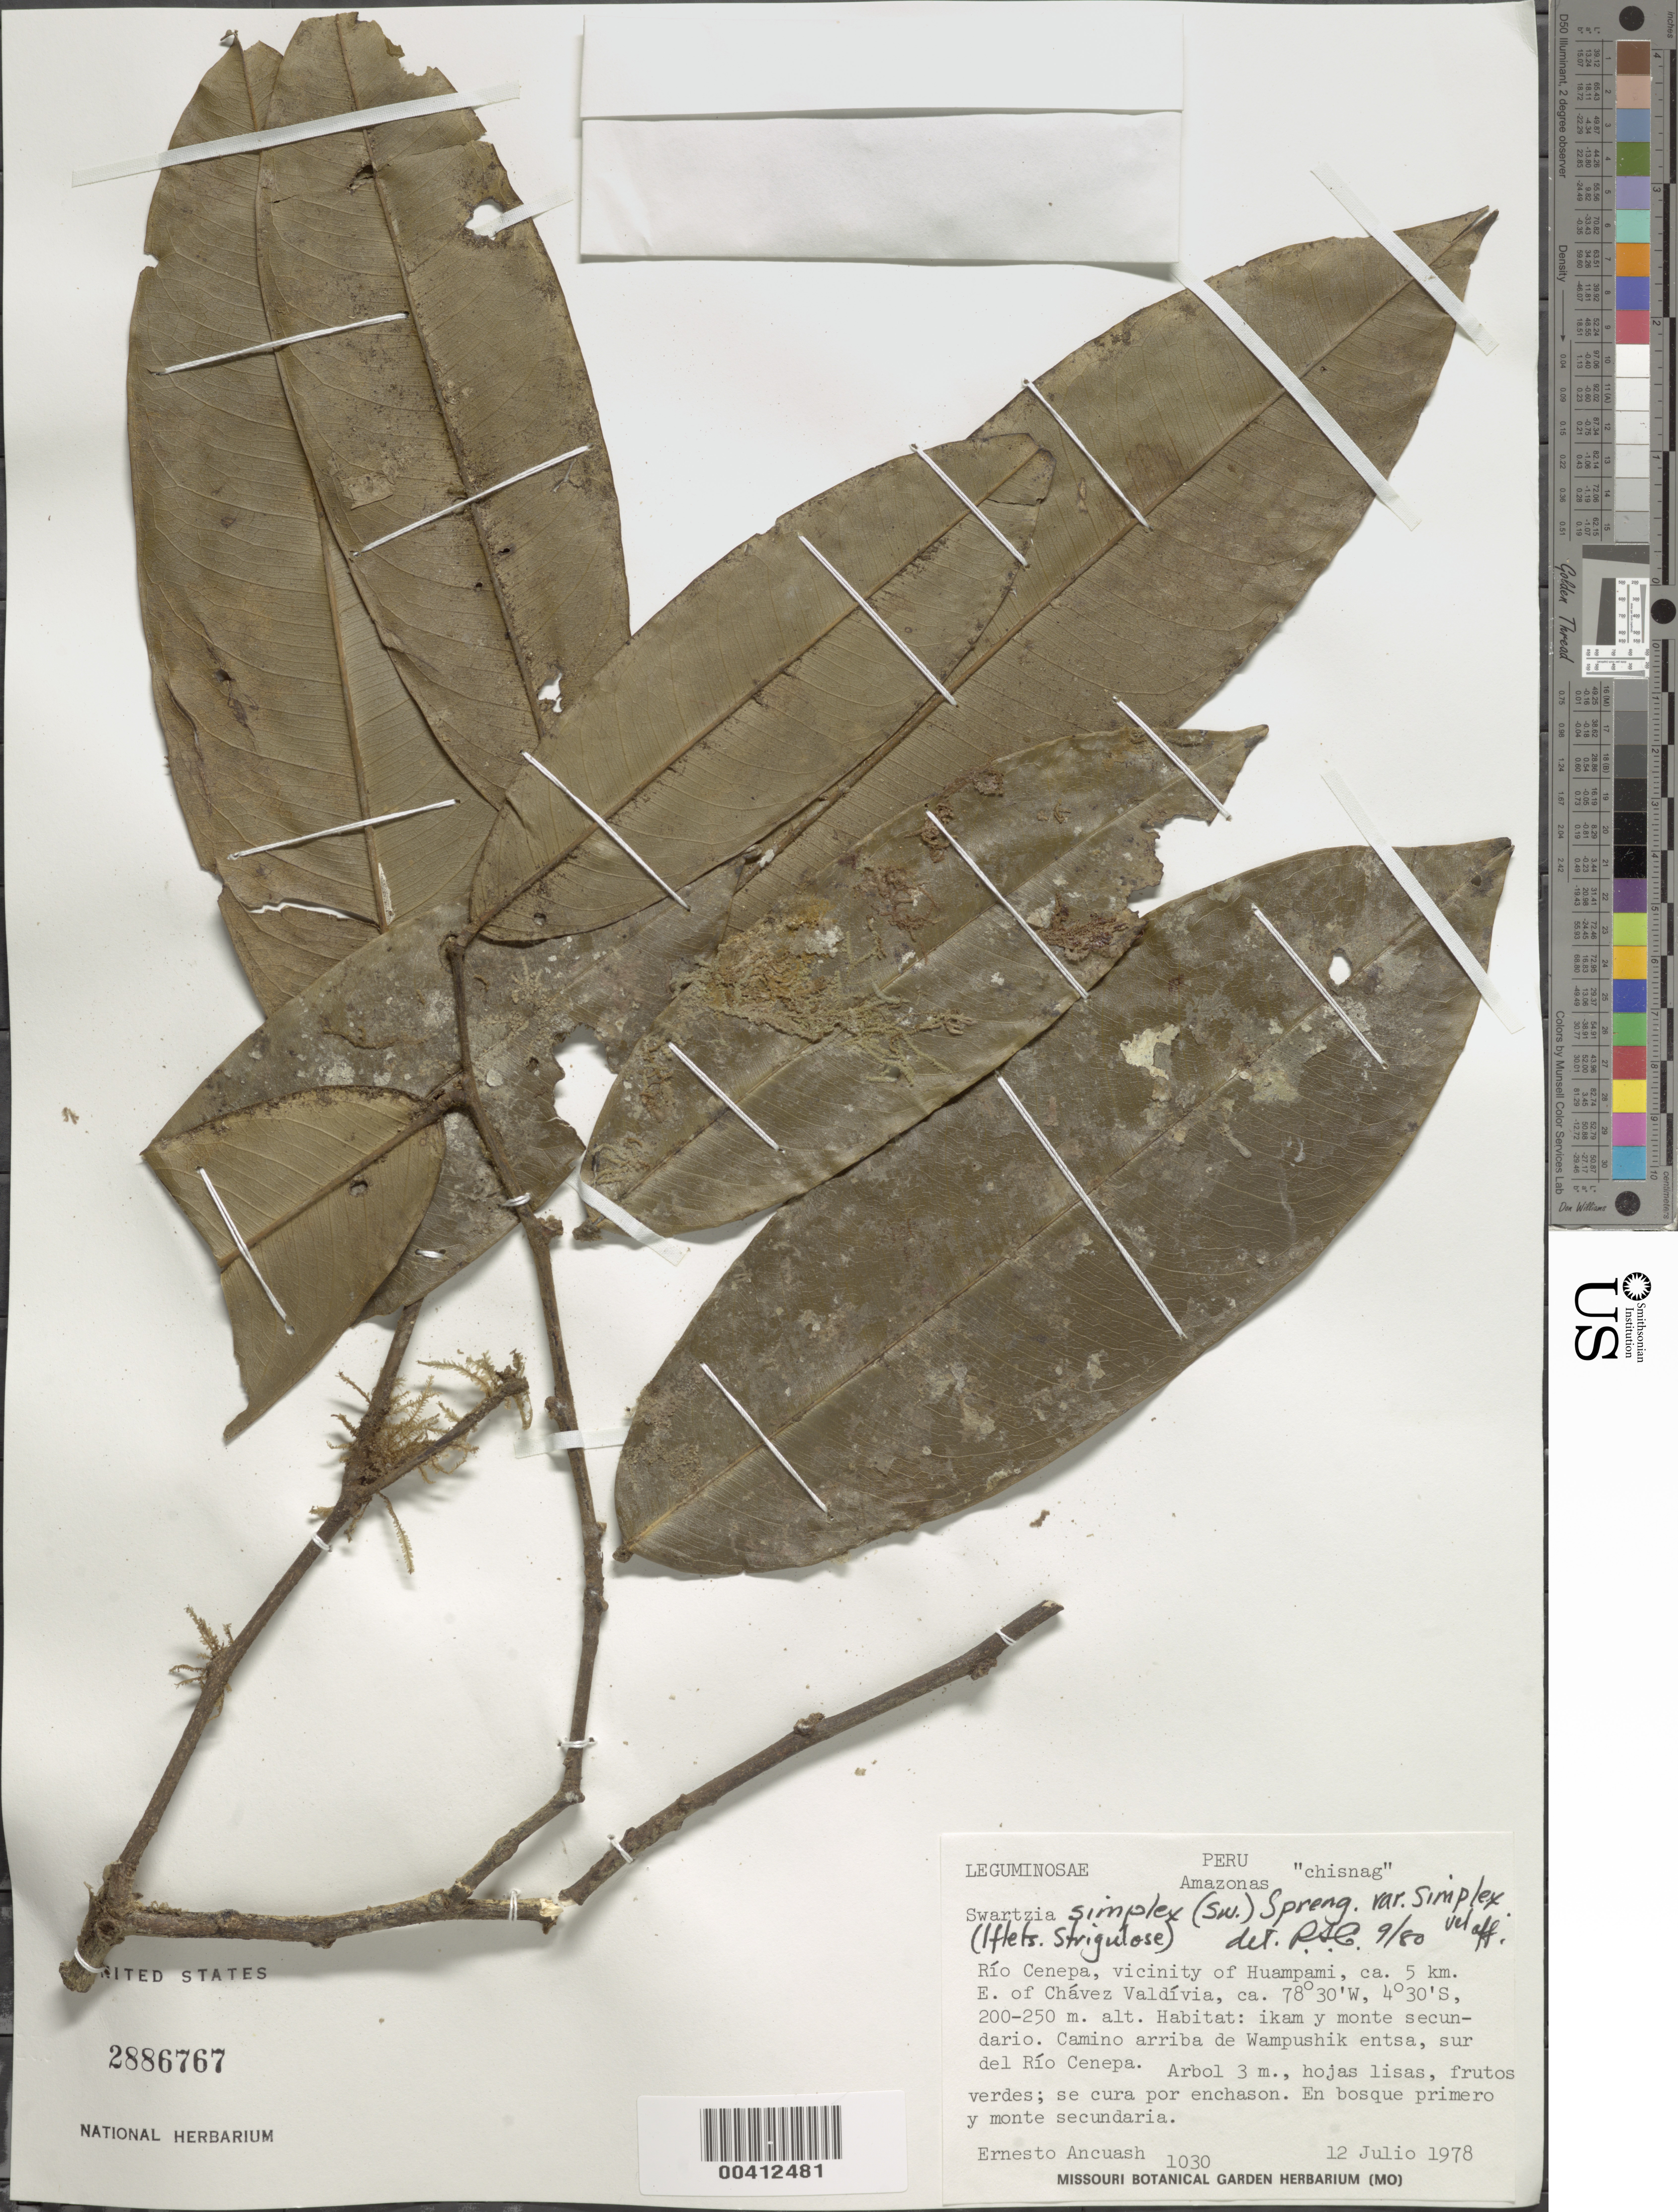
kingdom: Plantae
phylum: Tracheophyta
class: Magnoliopsida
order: Fabales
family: Fabaceae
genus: Swartzia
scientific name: Swartzia simplex var. ochnacea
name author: (DC.) R.S. Cowan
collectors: E. Ancuash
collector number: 1030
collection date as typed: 12 Jul 1978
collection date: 1978-07-12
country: Peru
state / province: Amazonas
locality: Río Cenepa, vicinity of Huampami, ca. 5 km E of Chávez Valdivia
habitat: Ikam y monte secundario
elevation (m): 200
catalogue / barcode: US 2886767